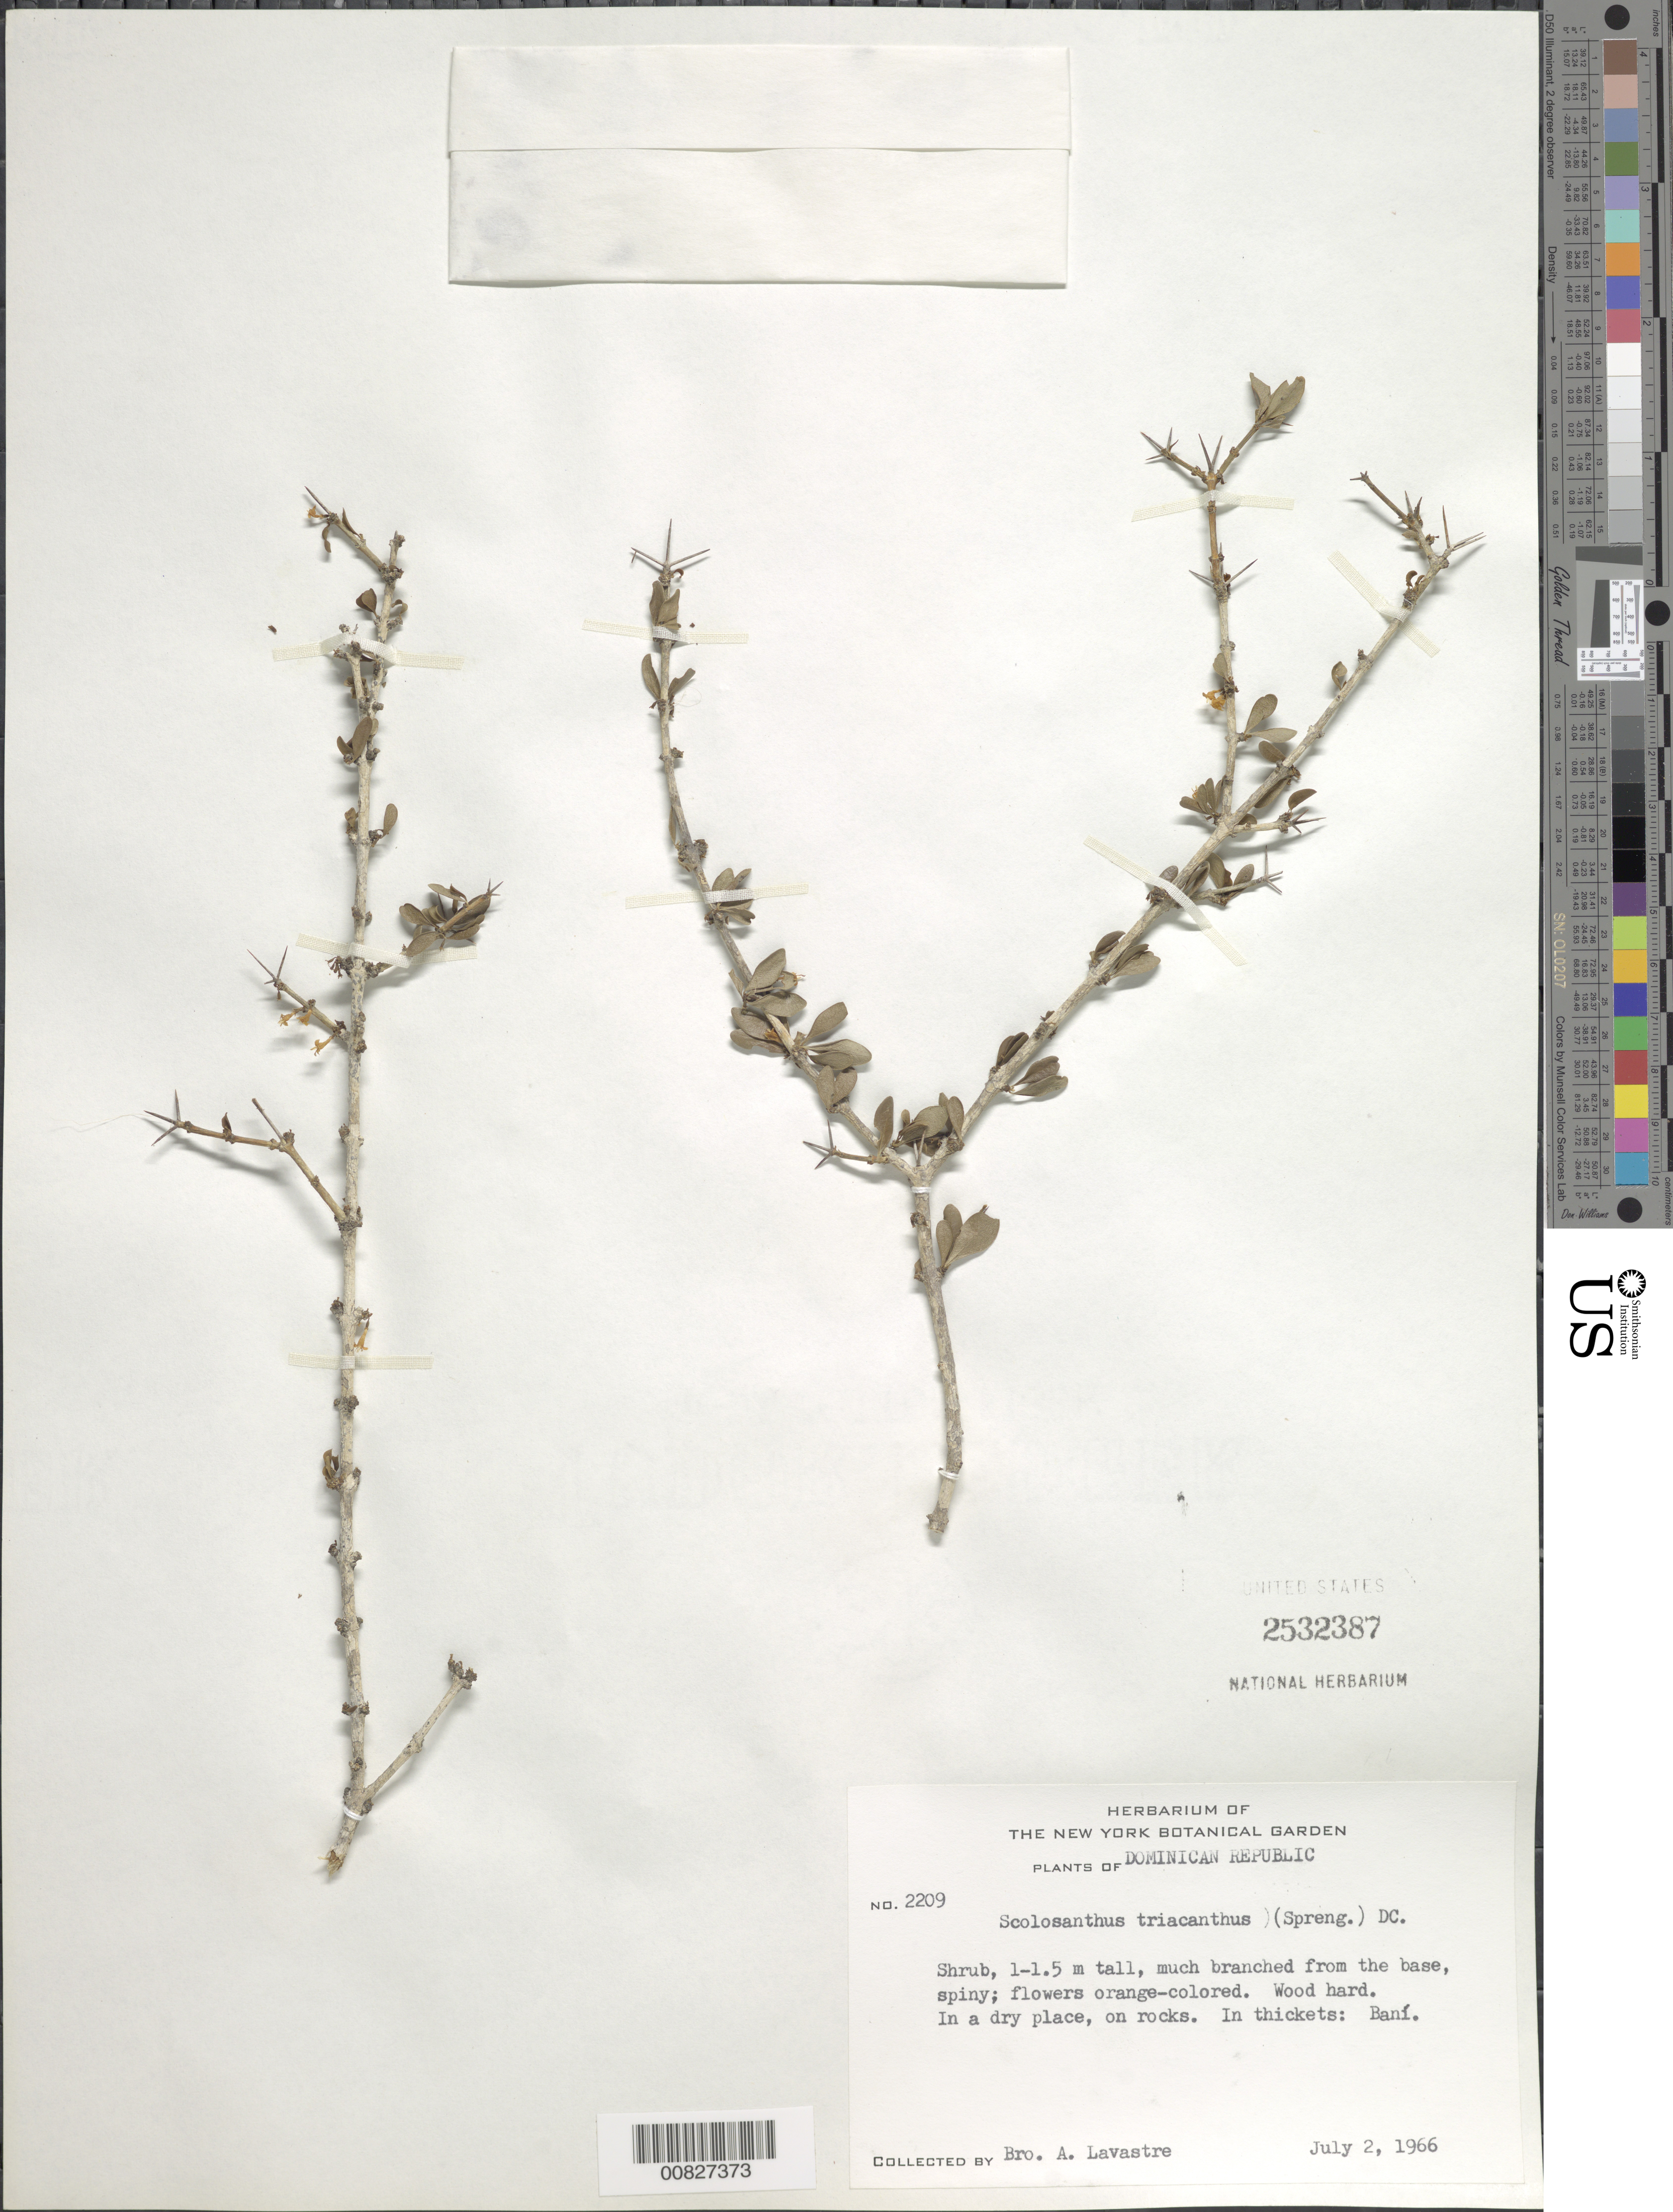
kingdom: Plantae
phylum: Tracheophyta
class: Magnoliopsida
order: Gentianales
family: Rubiaceae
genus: Scolosanthus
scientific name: Scolosanthus triacanthus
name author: (Spreng.) DC.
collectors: B. Lavastre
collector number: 2209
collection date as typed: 02 Jul 1966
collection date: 1966-07-02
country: Dominican Republic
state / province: Peravia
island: Hispaniola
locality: Baní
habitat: In a dry place, on rocks in thickets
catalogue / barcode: US 2532387